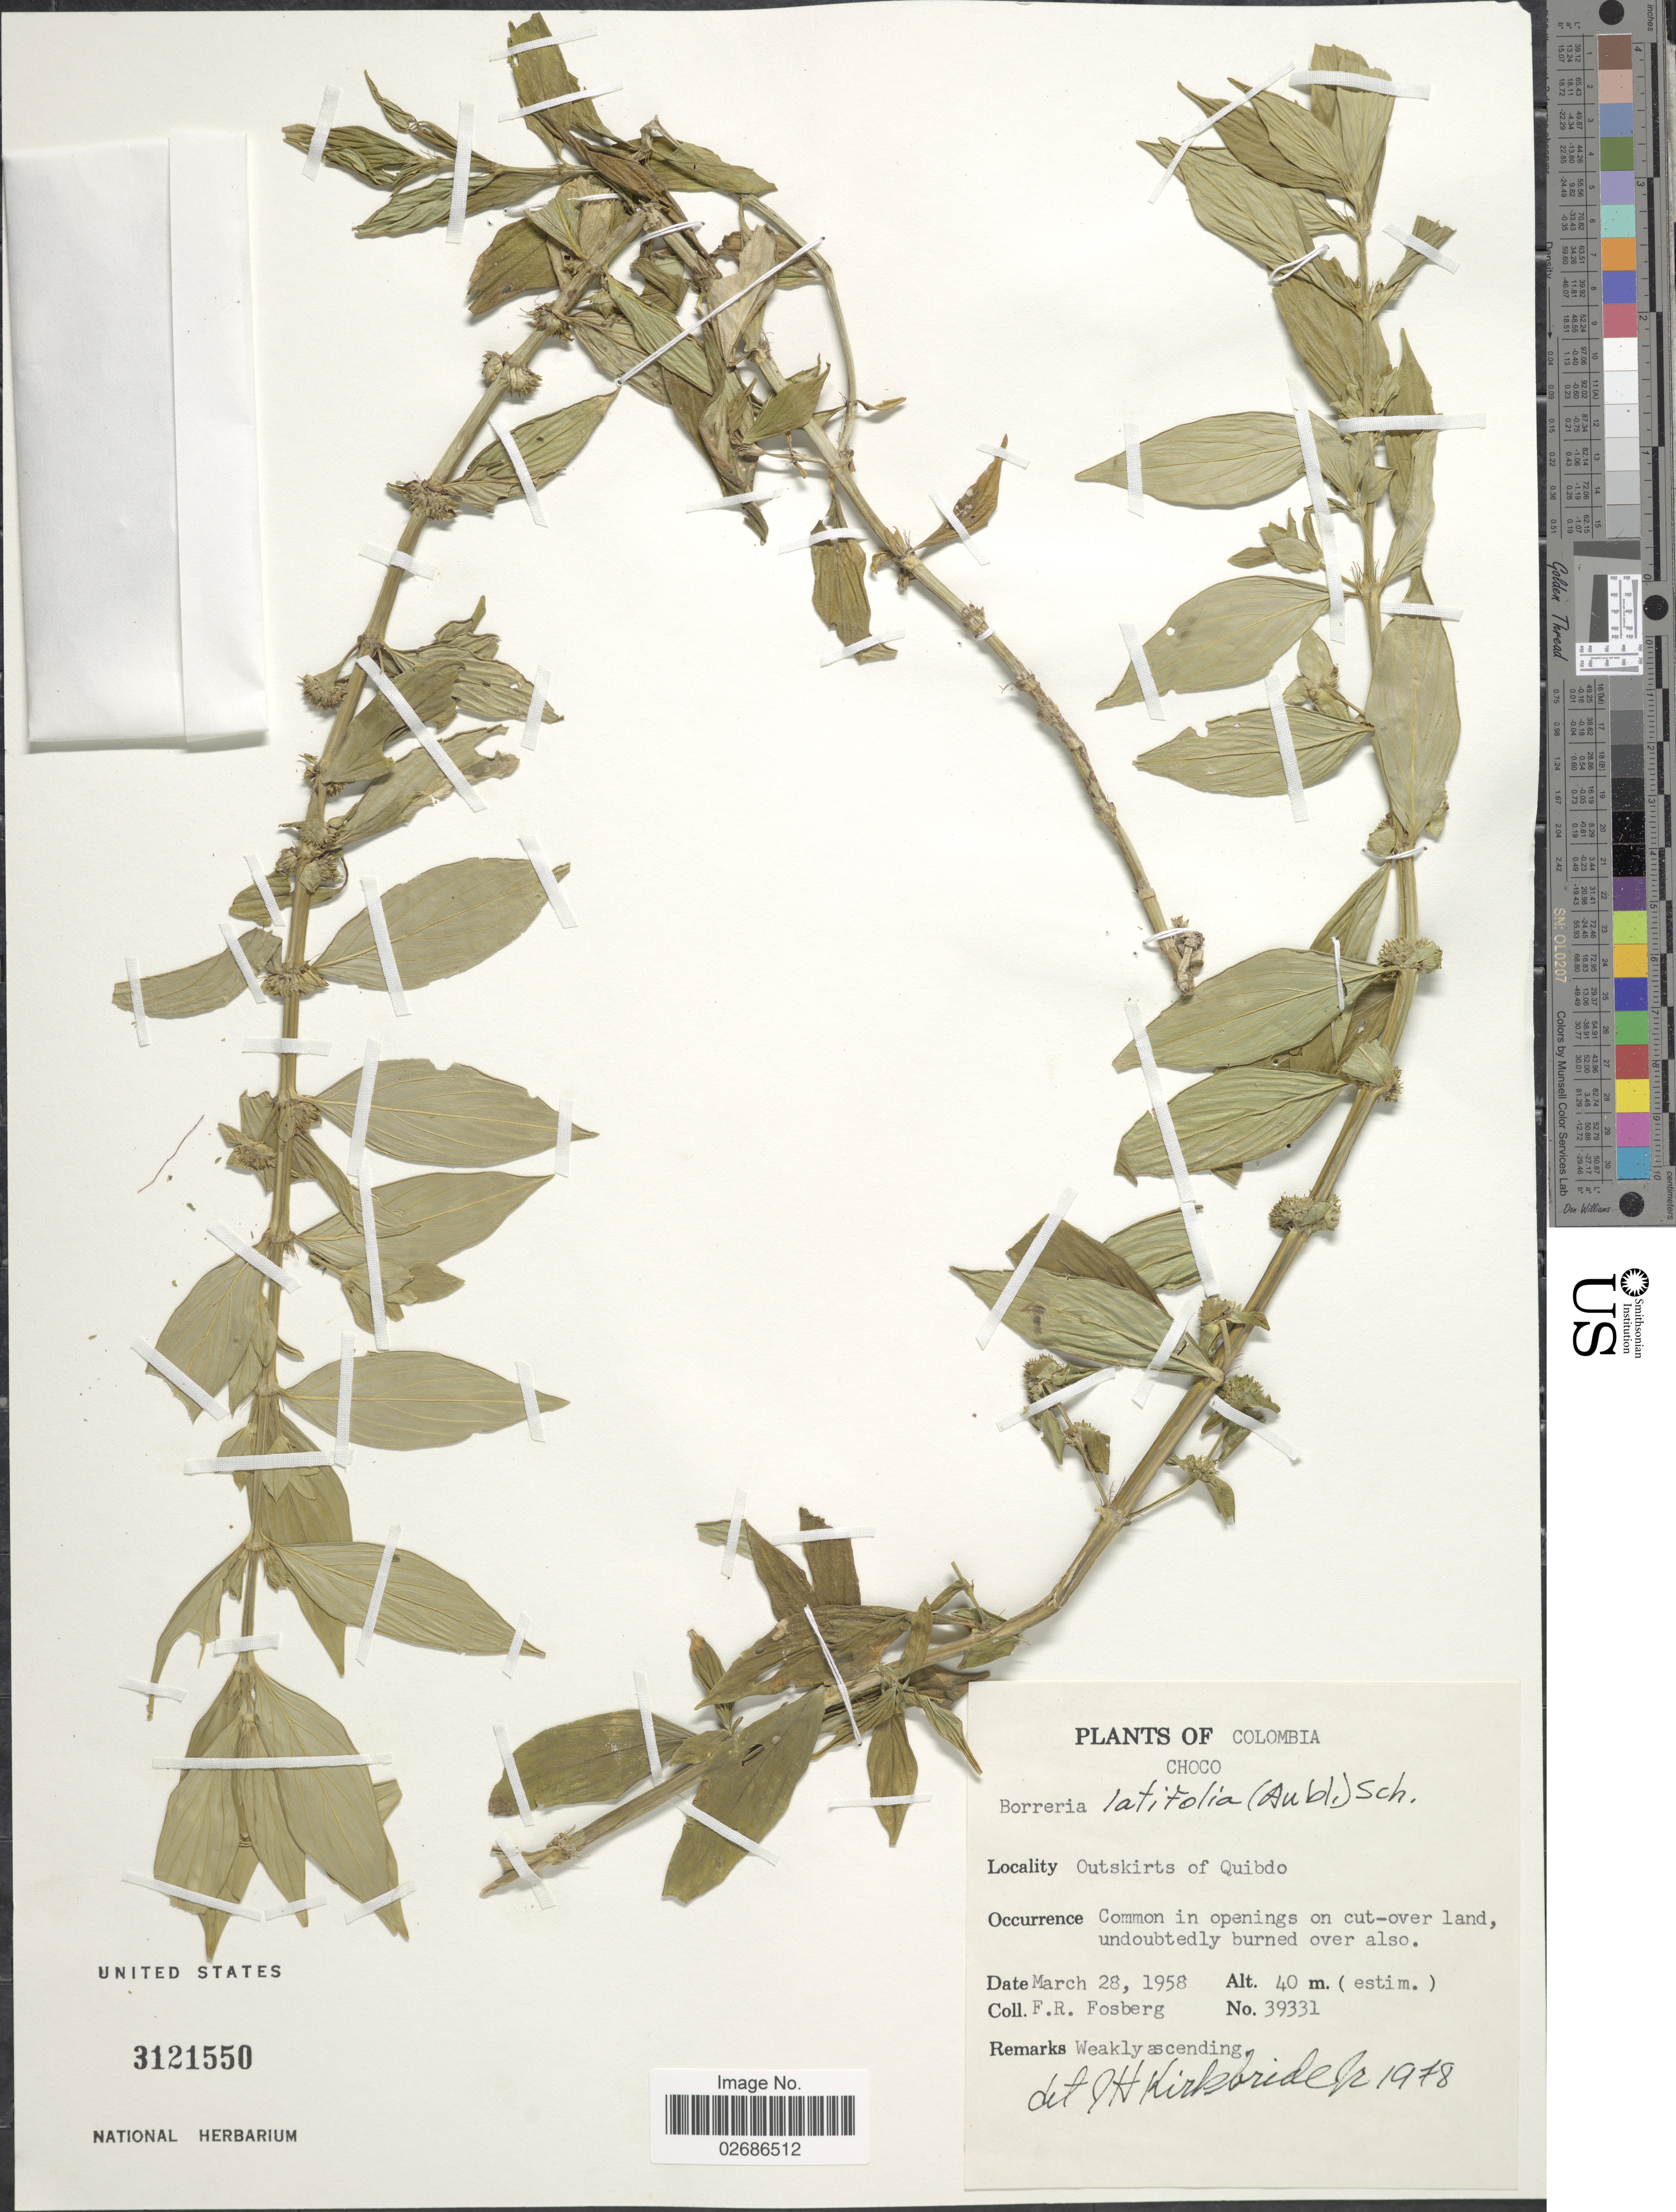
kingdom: Plantae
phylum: Tracheophyta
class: Magnoliopsida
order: Gentianales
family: Rubiaceae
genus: Borreria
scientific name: Borreria latifolia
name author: (Aubl.) K. Schum.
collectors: F. R. Fosberg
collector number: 39331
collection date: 1958-03-28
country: Colombia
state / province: Chocó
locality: Choco, Outskirts of Quibdo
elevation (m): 40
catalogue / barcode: US 3121550